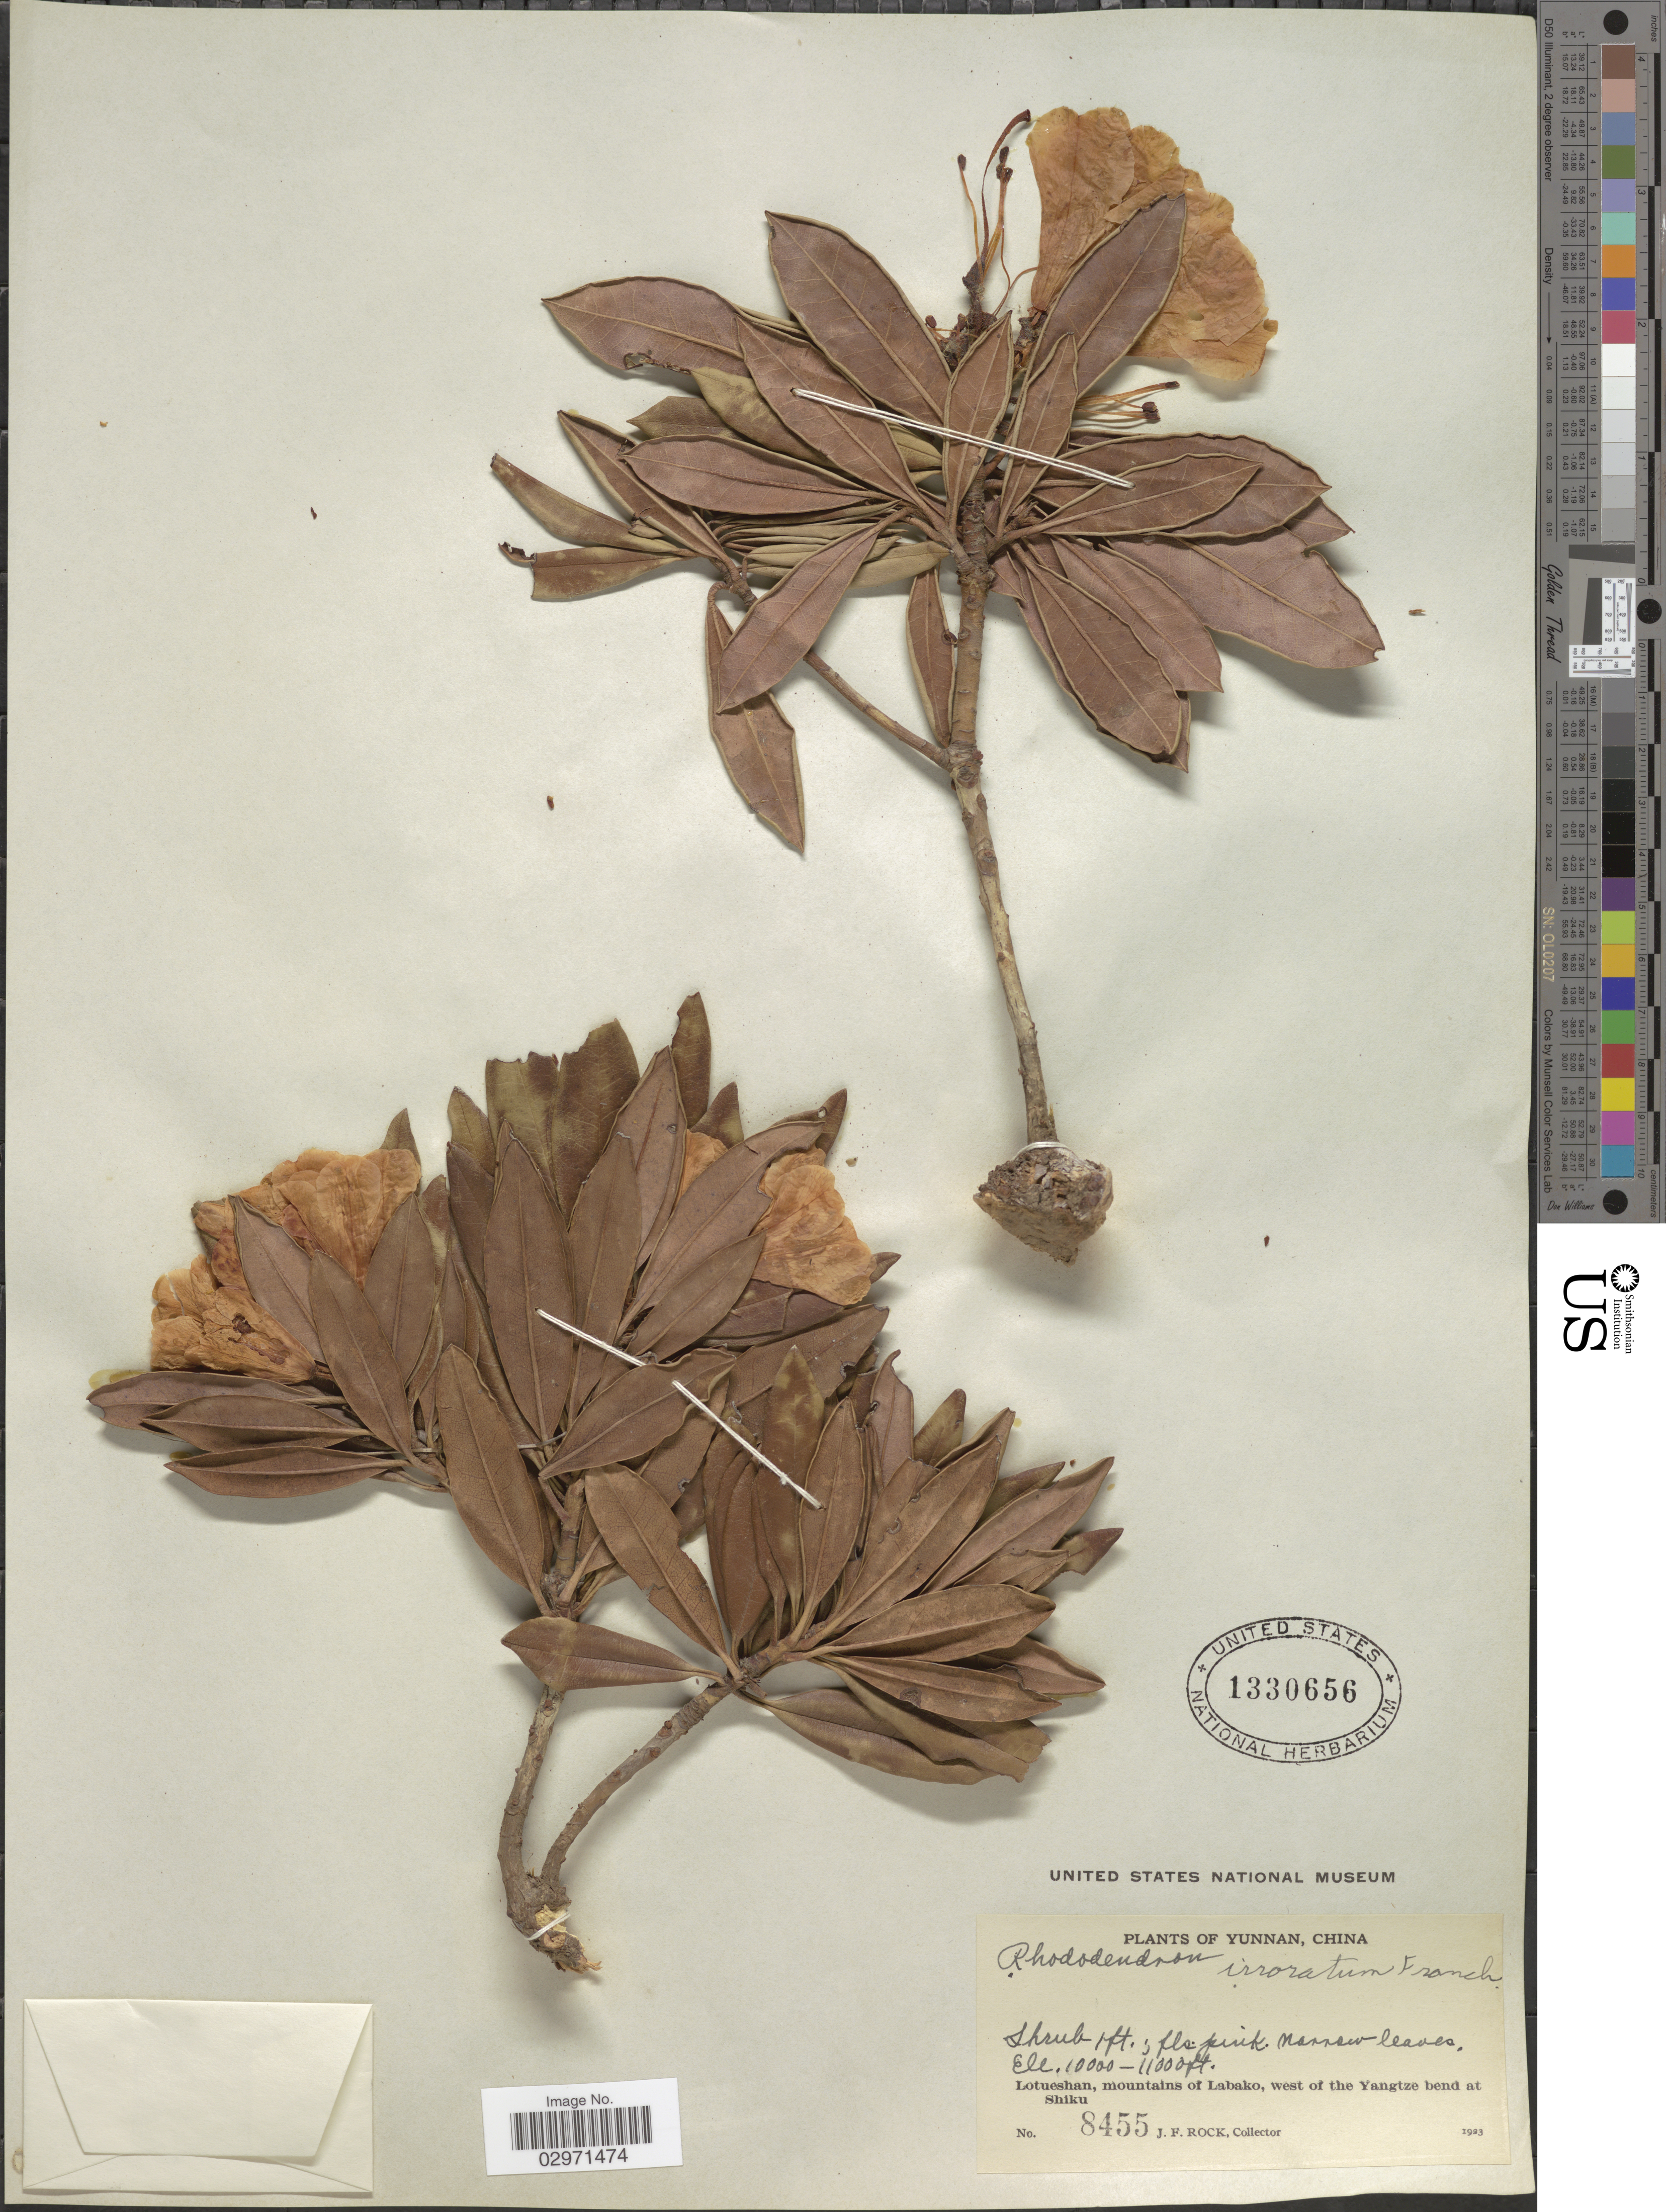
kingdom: Plantae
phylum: Tracheophyta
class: Magnoliopsida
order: Ericales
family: Ericaceae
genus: Rhododendron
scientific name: Rhododendron irroratum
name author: Franch.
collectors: J. Rock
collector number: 8455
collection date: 1923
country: China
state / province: Yunnan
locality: Lotueshan, mountains of Labako, west of the Yangtze bend at Shiku.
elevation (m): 3048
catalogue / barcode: US 1330656